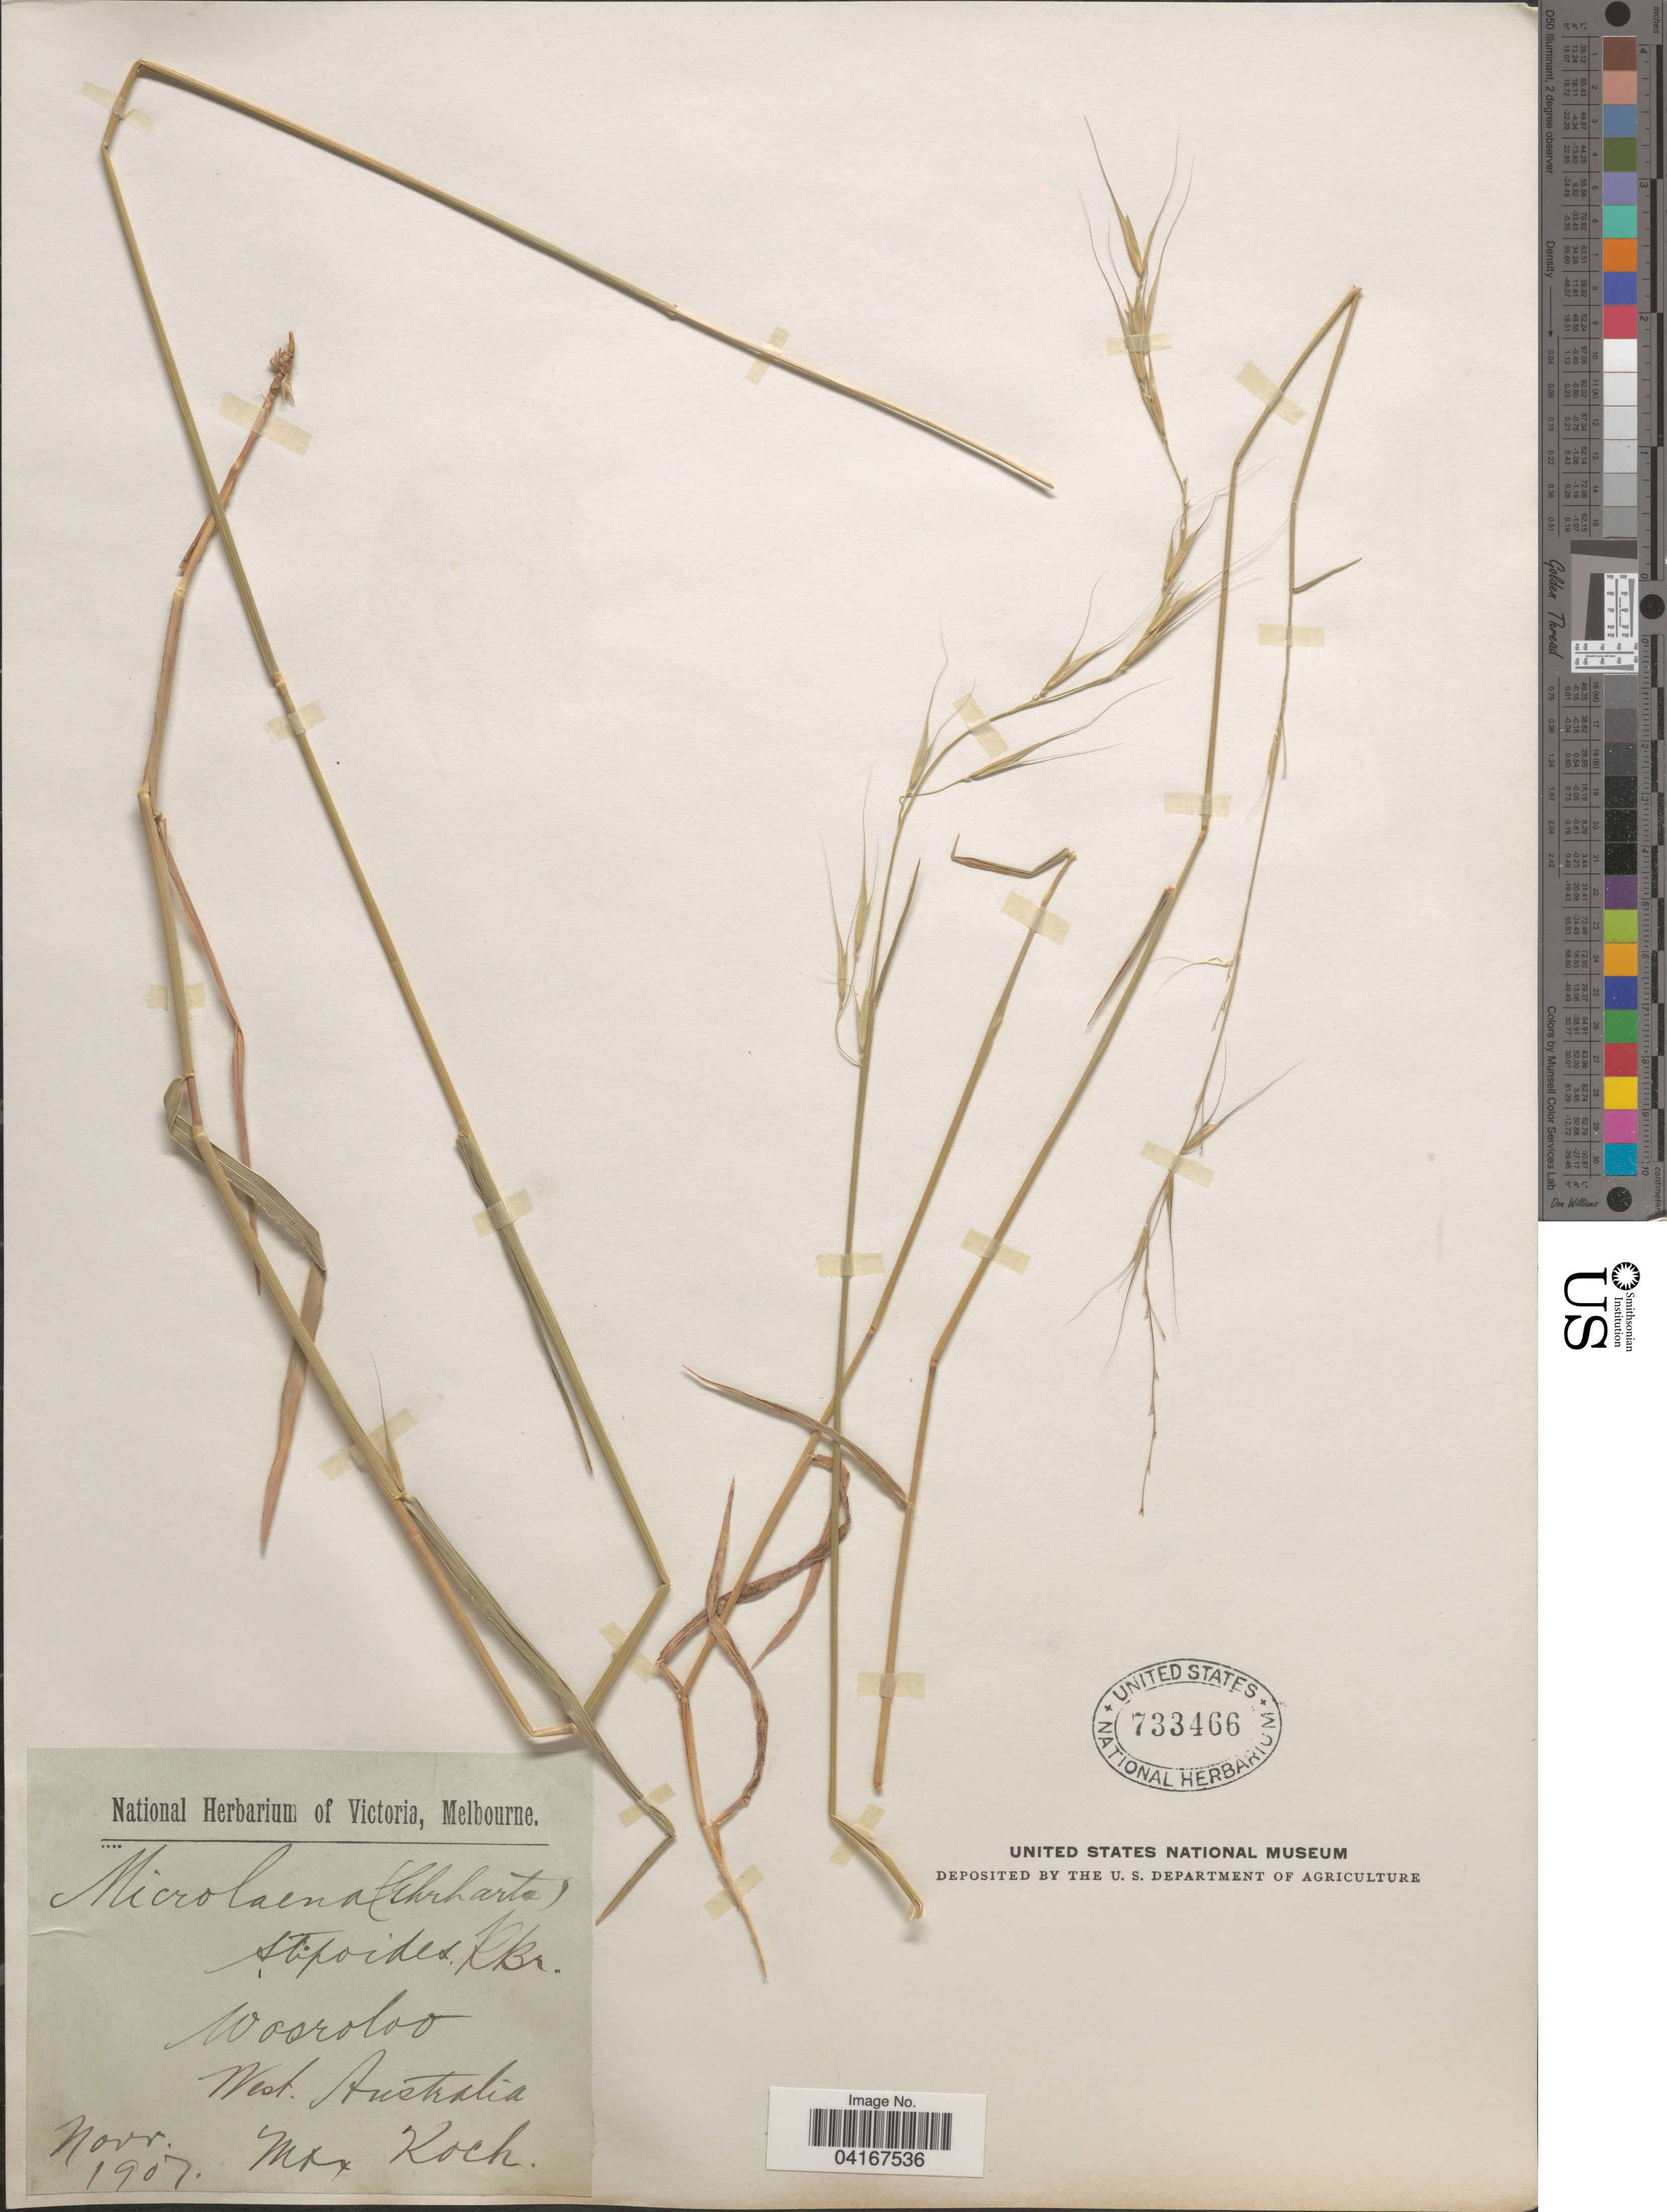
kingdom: Plantae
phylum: Tracheophyta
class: Liliopsida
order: Poales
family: Poaceae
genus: Microlaena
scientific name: Microlaena stipoides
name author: (Labill.) R. Br.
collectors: M. Koch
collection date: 1907-11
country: Australia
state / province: Western Australia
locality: Wooroloo. West. Australia.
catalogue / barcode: US 733466